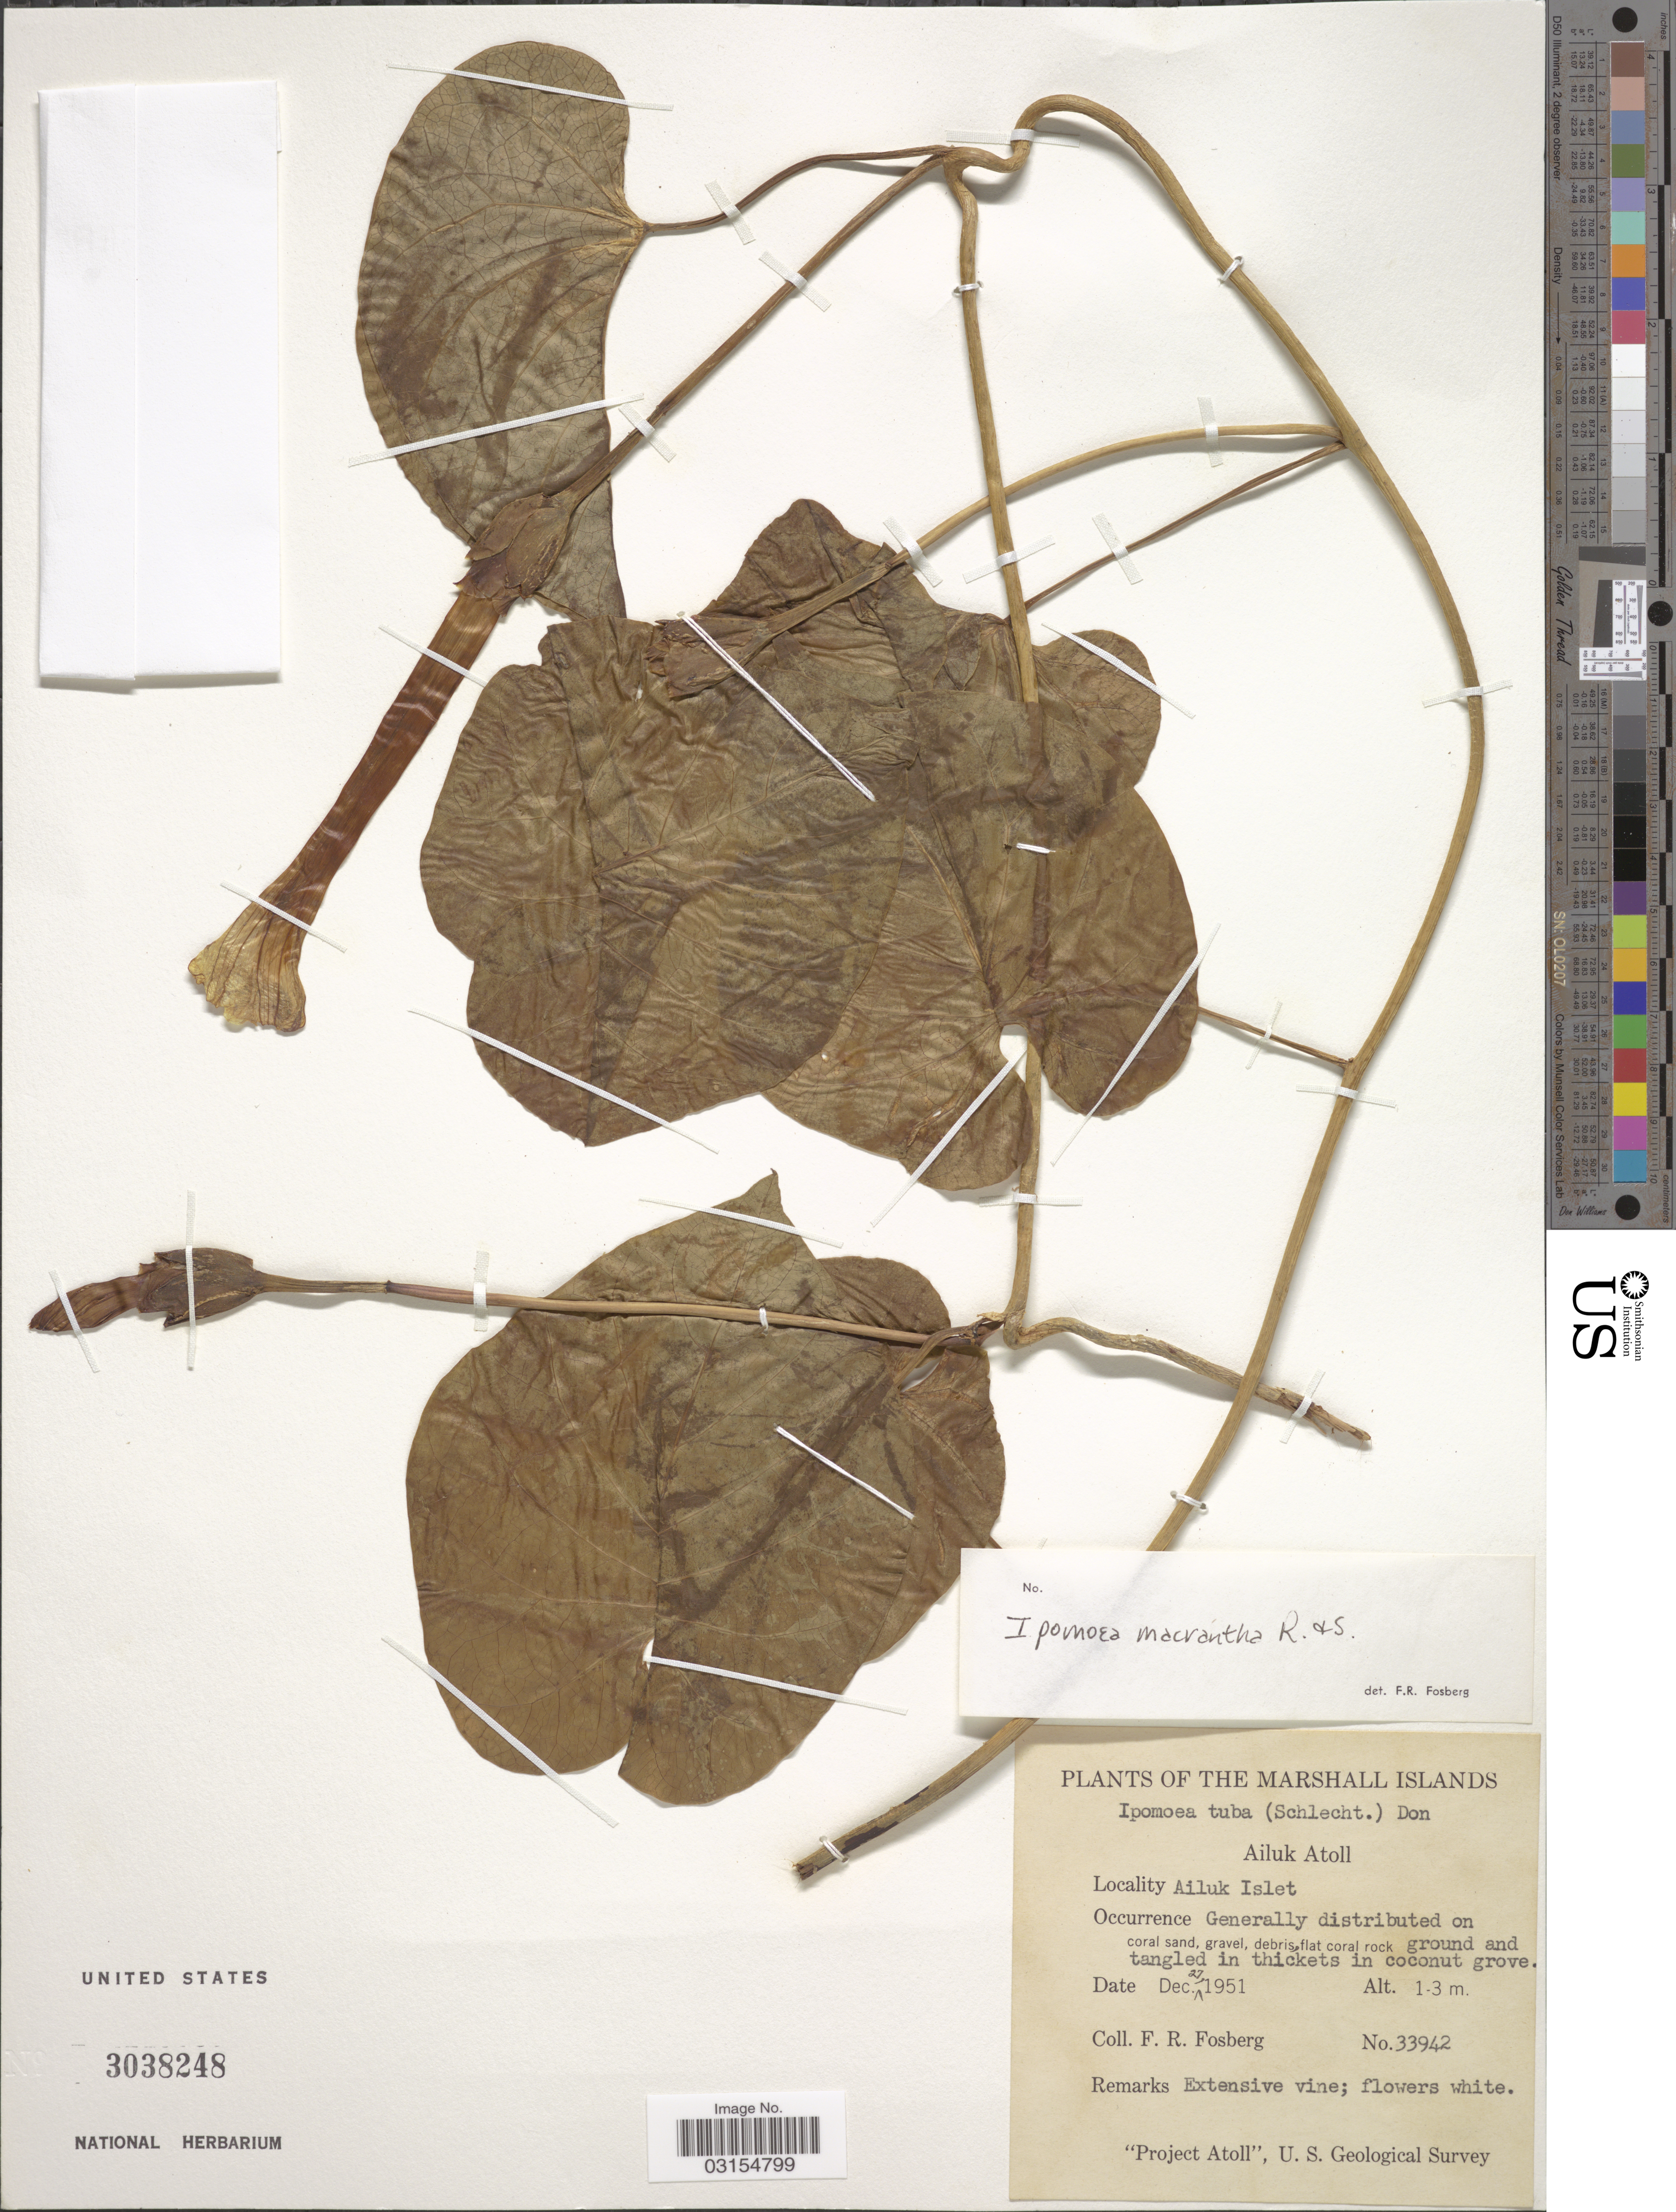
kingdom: Plantae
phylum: Tracheophyta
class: Magnoliopsida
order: Solanales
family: Convolvulaceae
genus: Ipomoea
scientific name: Ipomoea violacea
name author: L.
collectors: F. R. Fosberg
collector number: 33942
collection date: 1951-12-27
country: Marshall Islands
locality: Ailuk Atoll, Ailuk Islet.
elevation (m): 1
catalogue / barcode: US 3038248